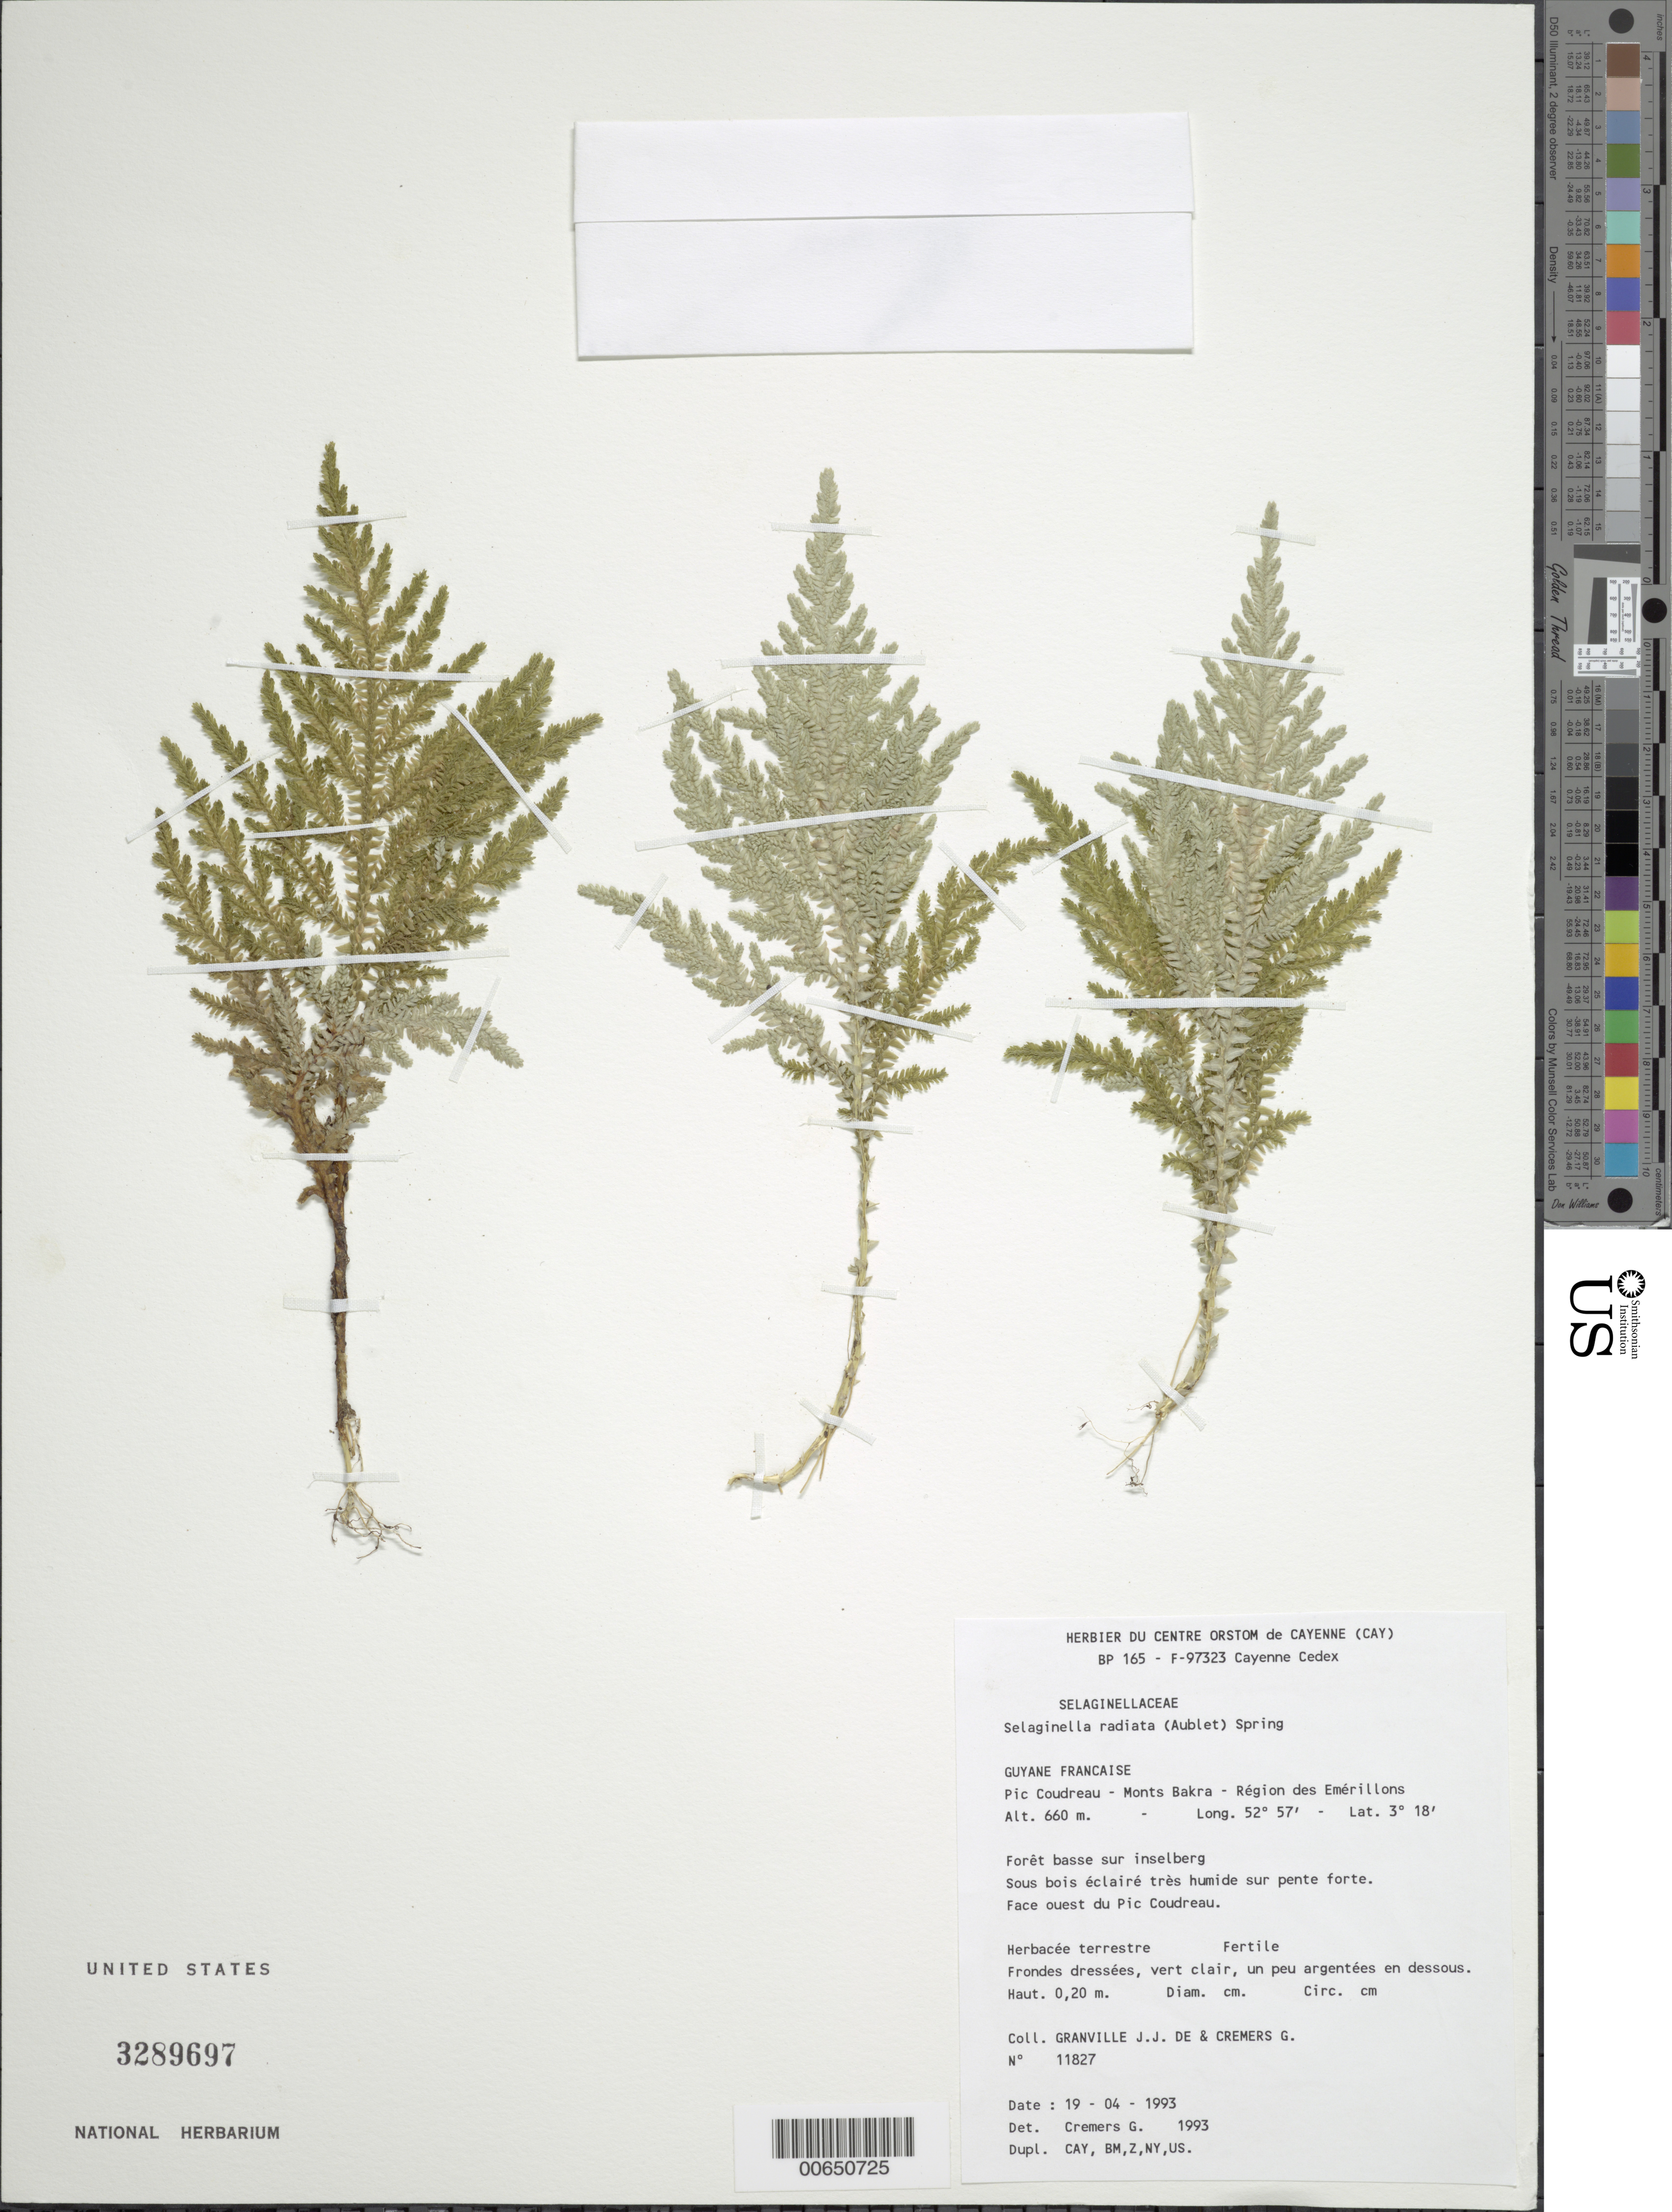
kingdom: Plantae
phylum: Tracheophyta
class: Lycopodiopsida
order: Selaginellales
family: Selaginellaceae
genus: Selaginella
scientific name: Selaginella radiata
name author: (Aubl.) Spring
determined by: Cremers, Georges A.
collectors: J.-J. de Granville & G. Cremers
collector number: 11827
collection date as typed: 19-Apr-93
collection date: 1993-04-19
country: French Guiana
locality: Pic Coudreau, Monts Bakra, région des Emérillons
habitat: Forêt basse sur inselberg, sous bois ecleire tres humide surpente forte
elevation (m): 660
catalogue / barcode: US 3289697